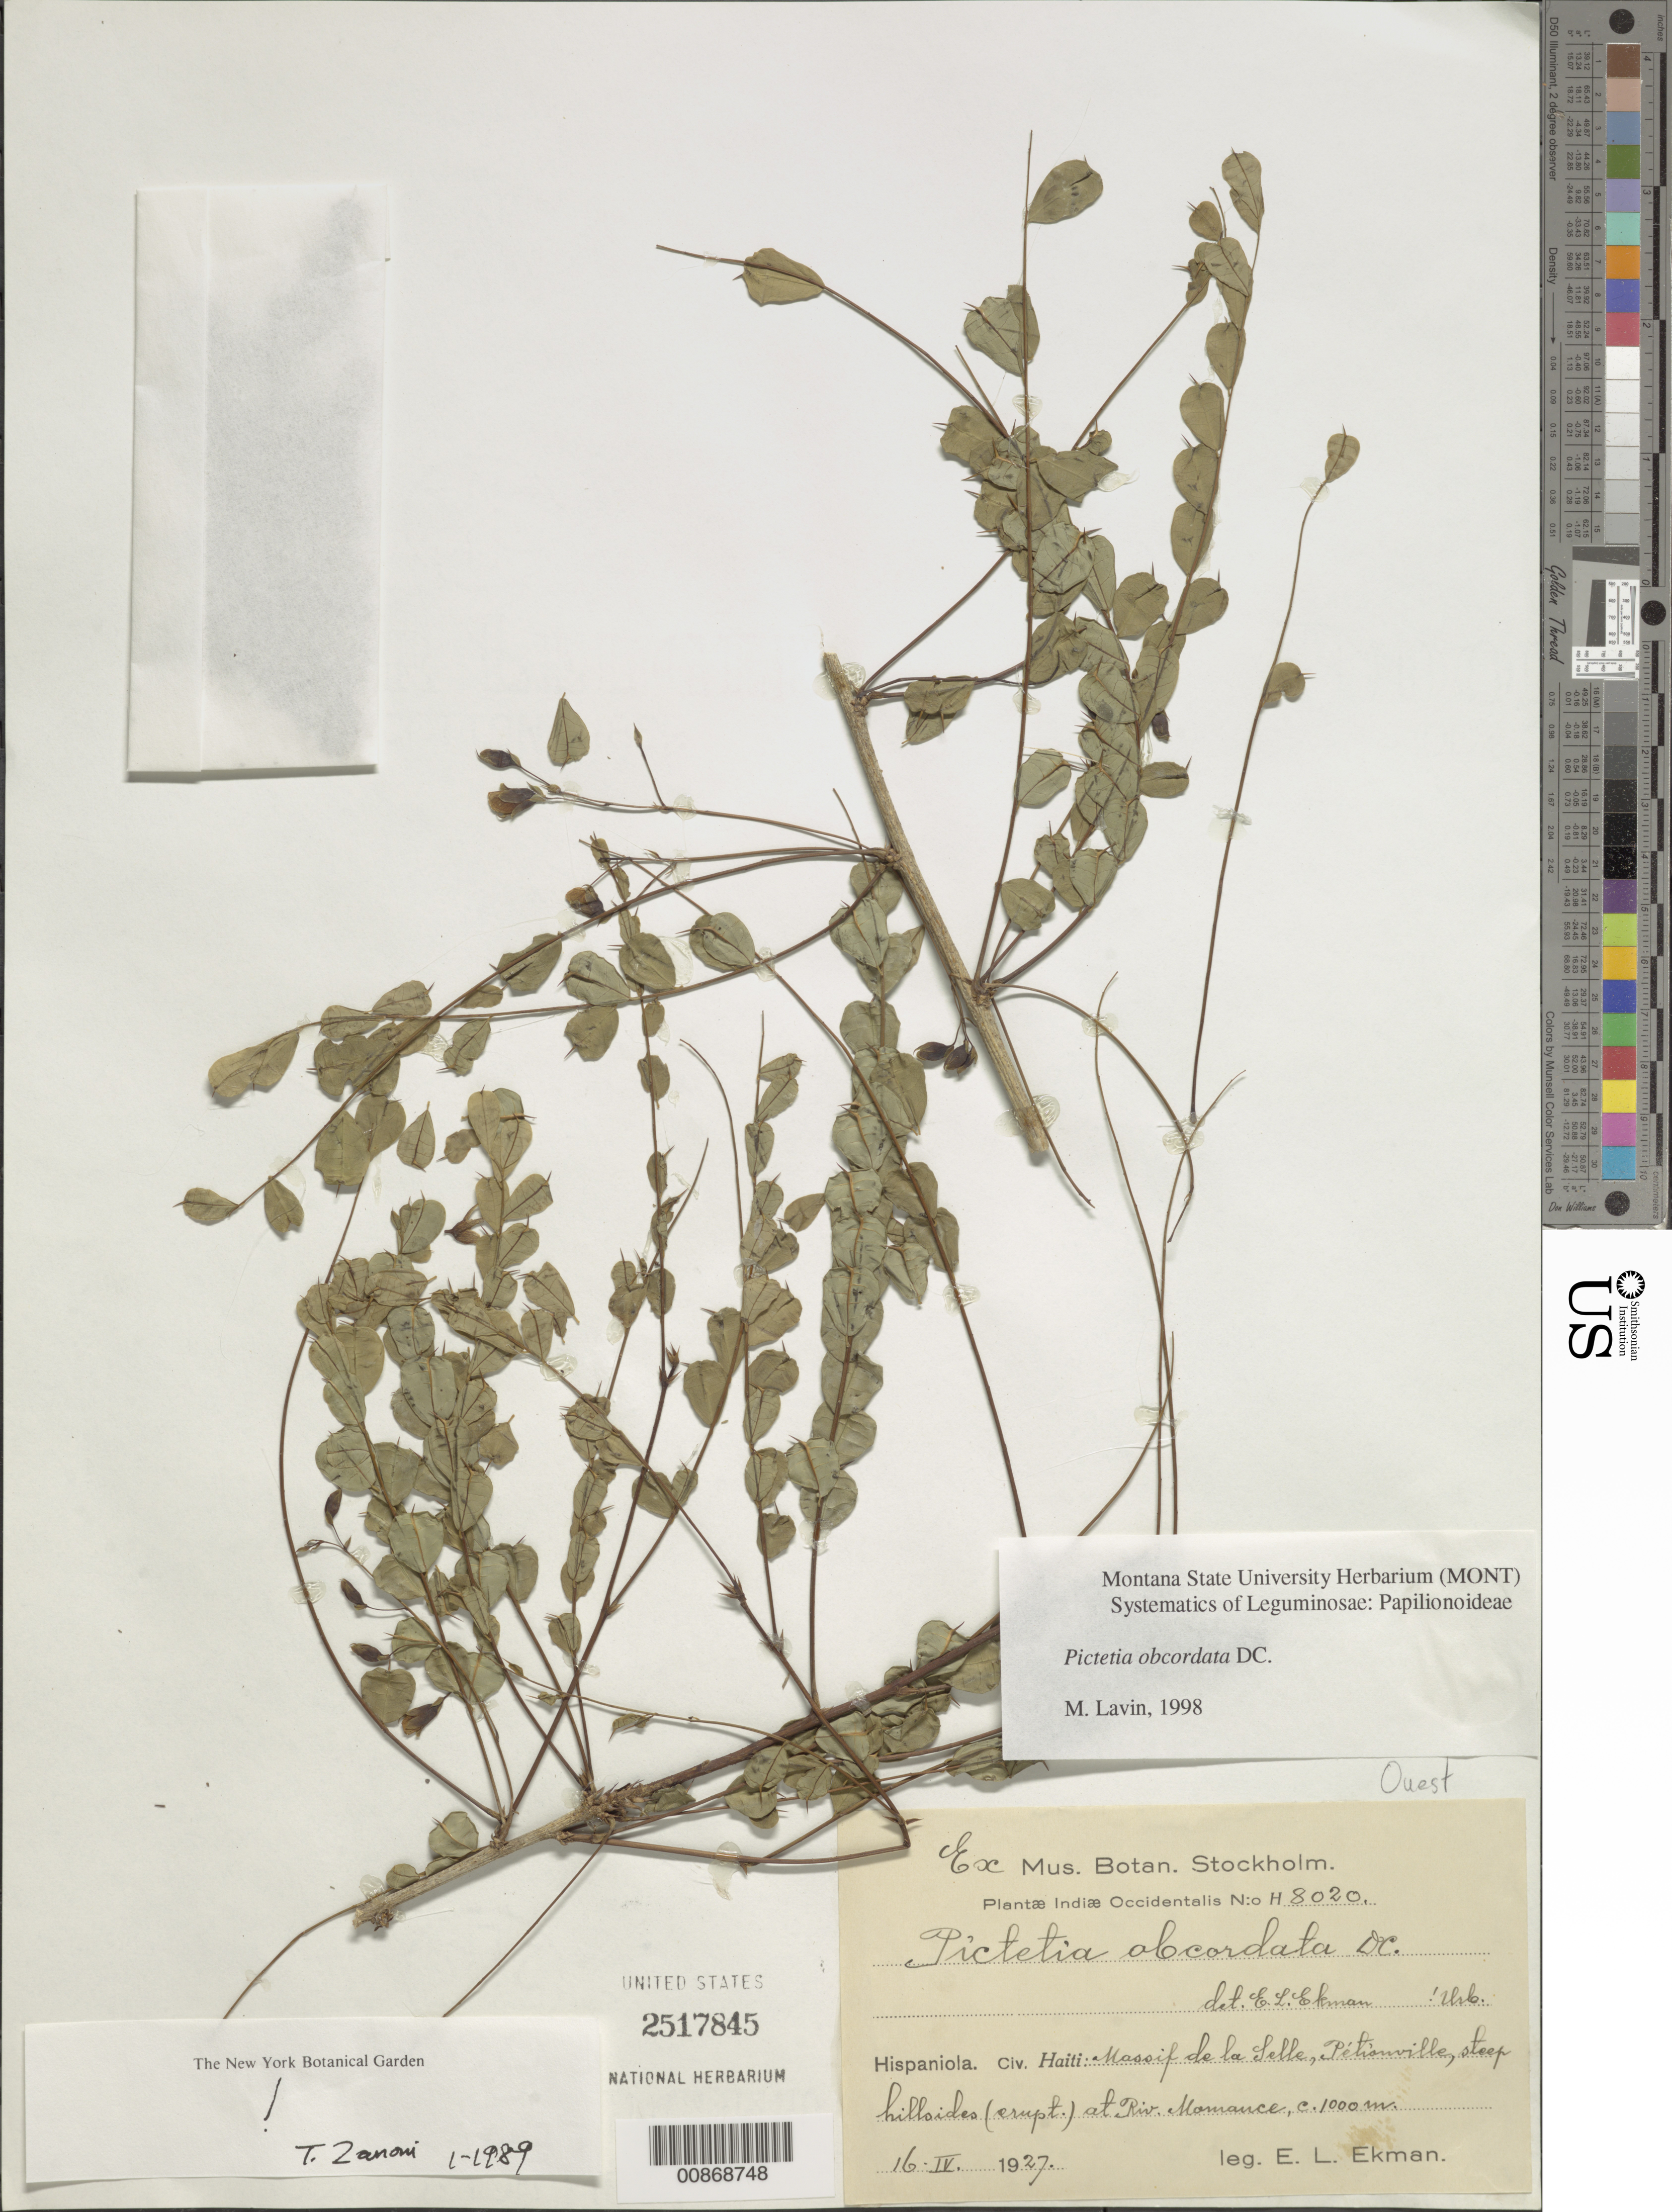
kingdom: Plantae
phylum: Tracheophyta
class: Magnoliopsida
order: Fabales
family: Fabaceae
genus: Pictetia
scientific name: Pictetia obcordata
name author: DC.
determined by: Lavin, M.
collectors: E. L. Ekman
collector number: H 8020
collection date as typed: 16 Apr 1927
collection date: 1927-04-16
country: Haiti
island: Hispaniola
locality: Massif de la Selle, Pétionville at Riv. Momance.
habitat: Steep hillsides (erupt.)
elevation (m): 1000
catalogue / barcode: US 2517845